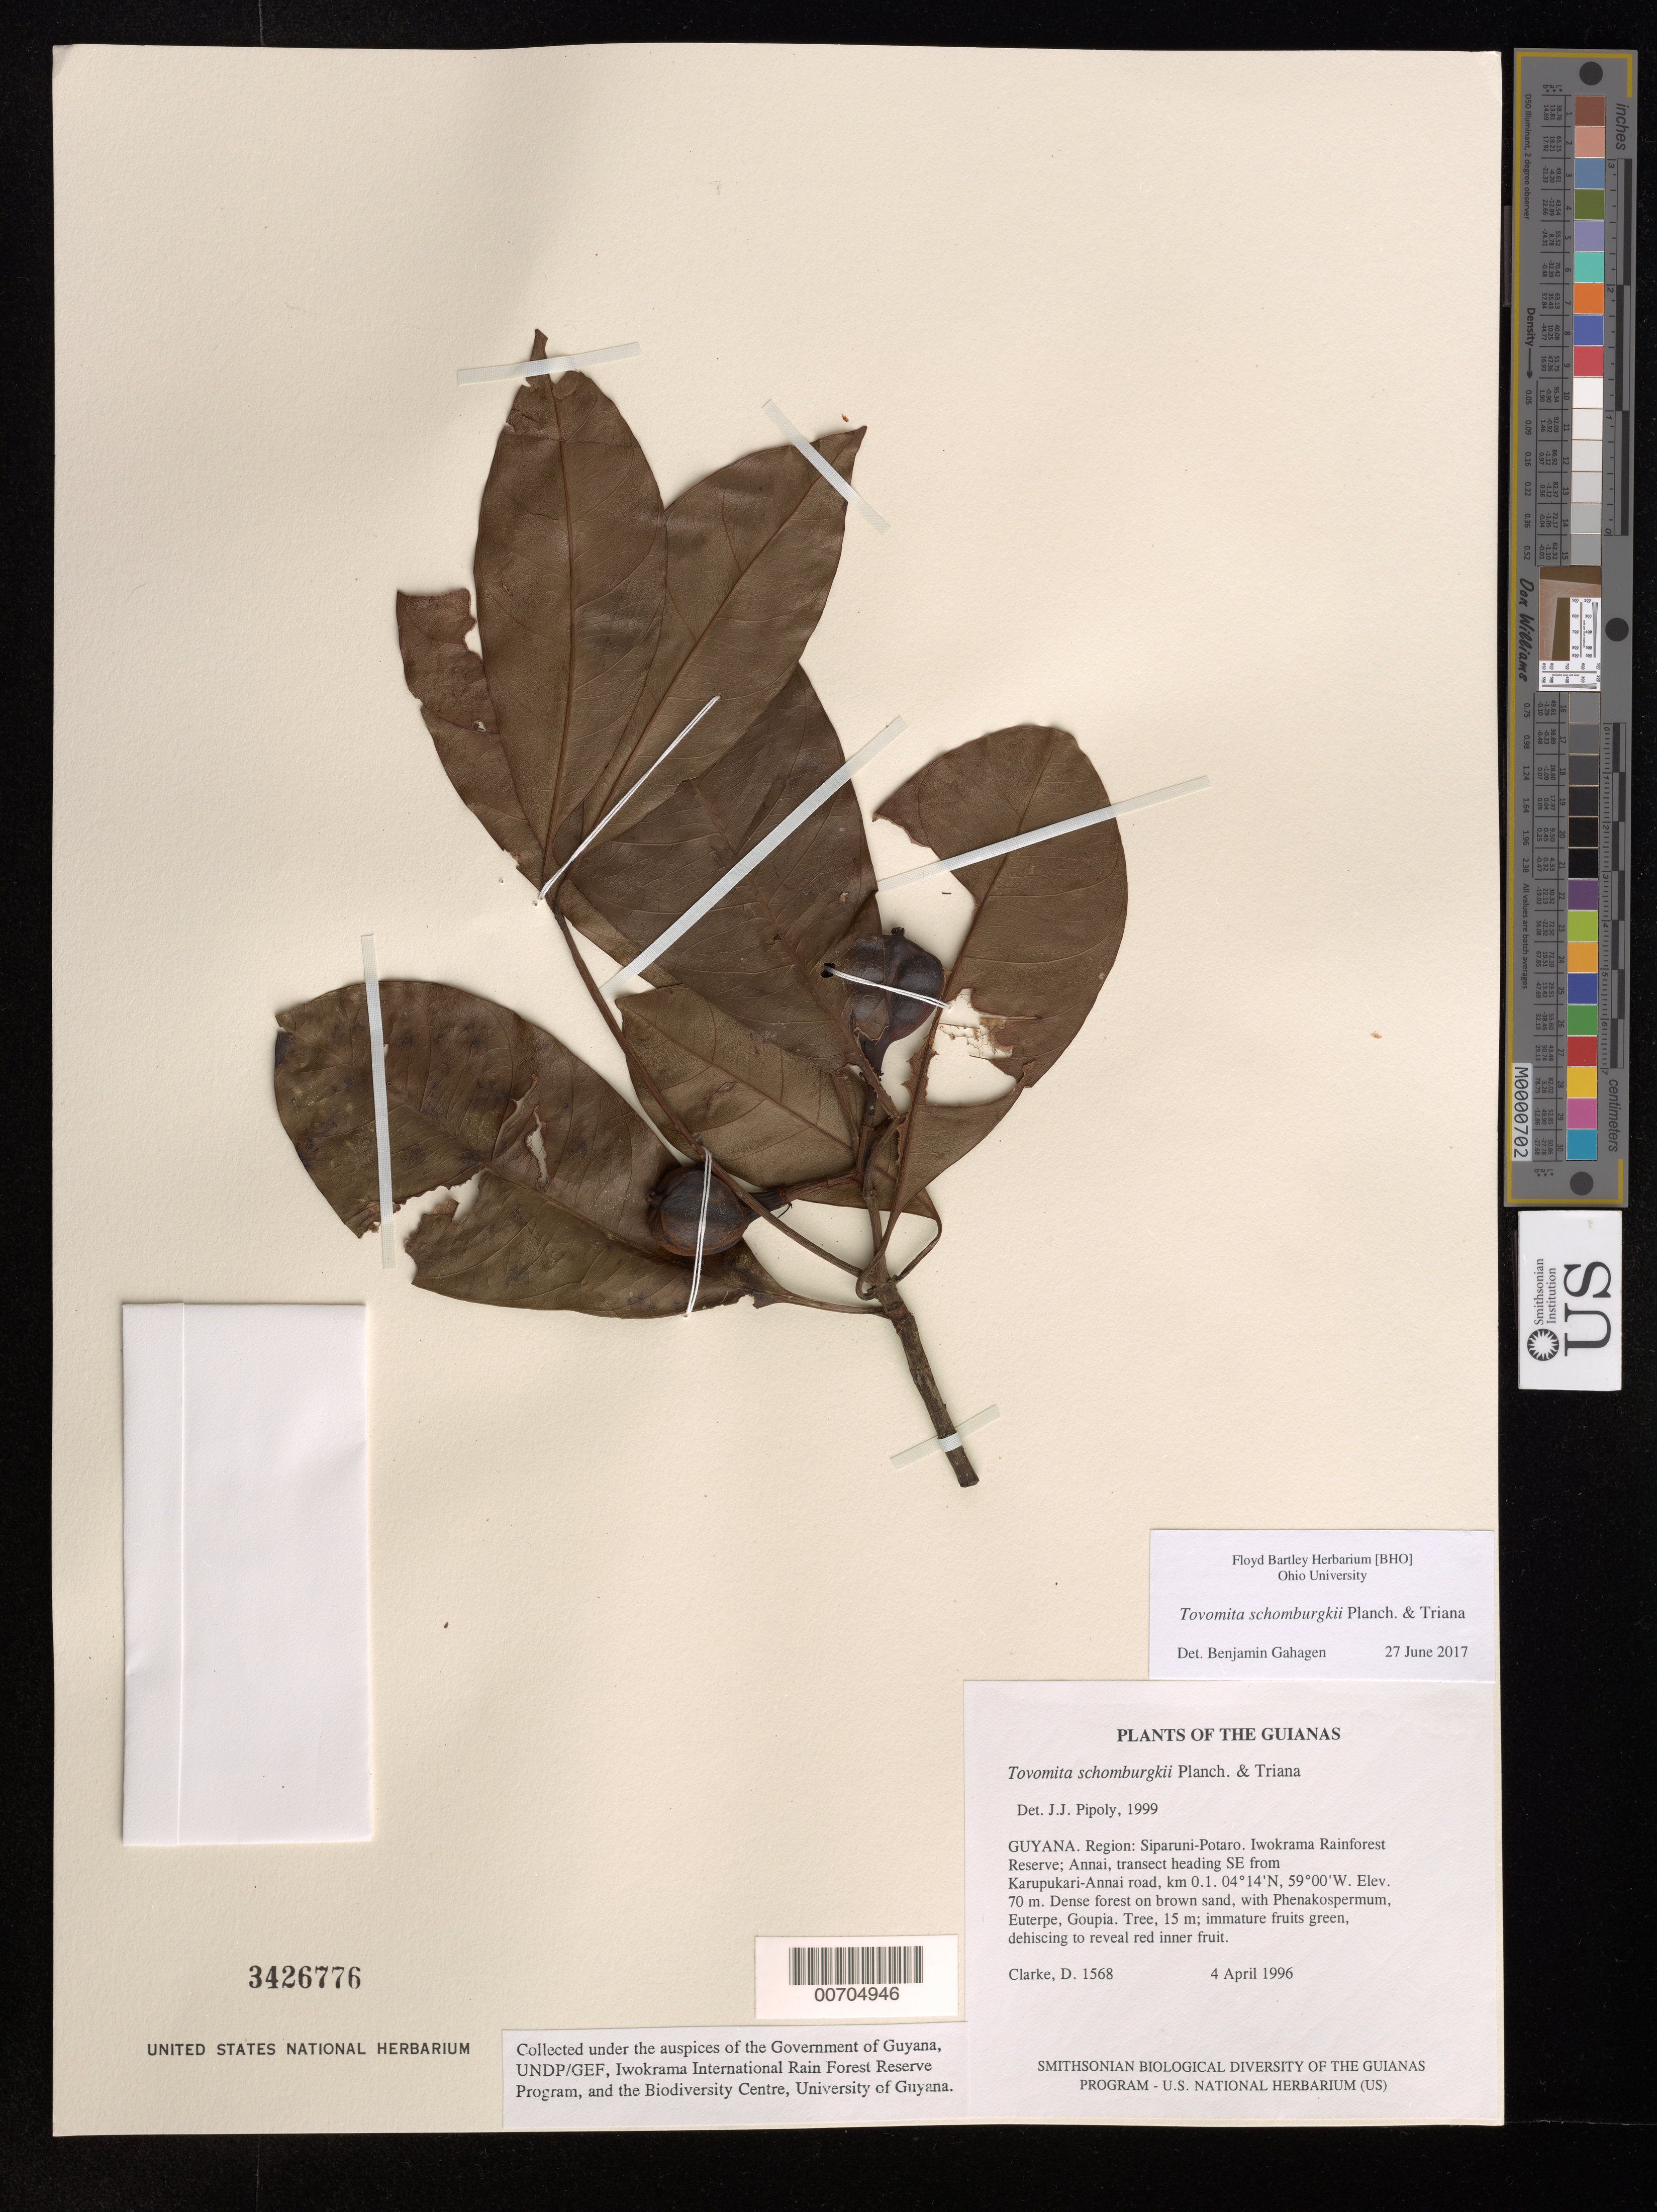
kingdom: Plantae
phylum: Tracheophyta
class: Magnoliopsida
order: Malpighiales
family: Clusiaceae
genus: Tovomita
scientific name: Tovomita schomburgkii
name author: Planch. & Triana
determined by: Pipoly, J. J., III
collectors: H. D. Clarke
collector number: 1568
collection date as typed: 4 April 1996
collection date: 1996-04-04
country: Guyana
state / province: Potaro-Siparuni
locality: Iwokrama Rainforest Reserve; Annai, transect heading SE from Karupukari-Annai road, km 0.1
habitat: Dense forest on brown sand, with Phenakospermum, Euterpe, Goupia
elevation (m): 70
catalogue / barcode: US 3426776